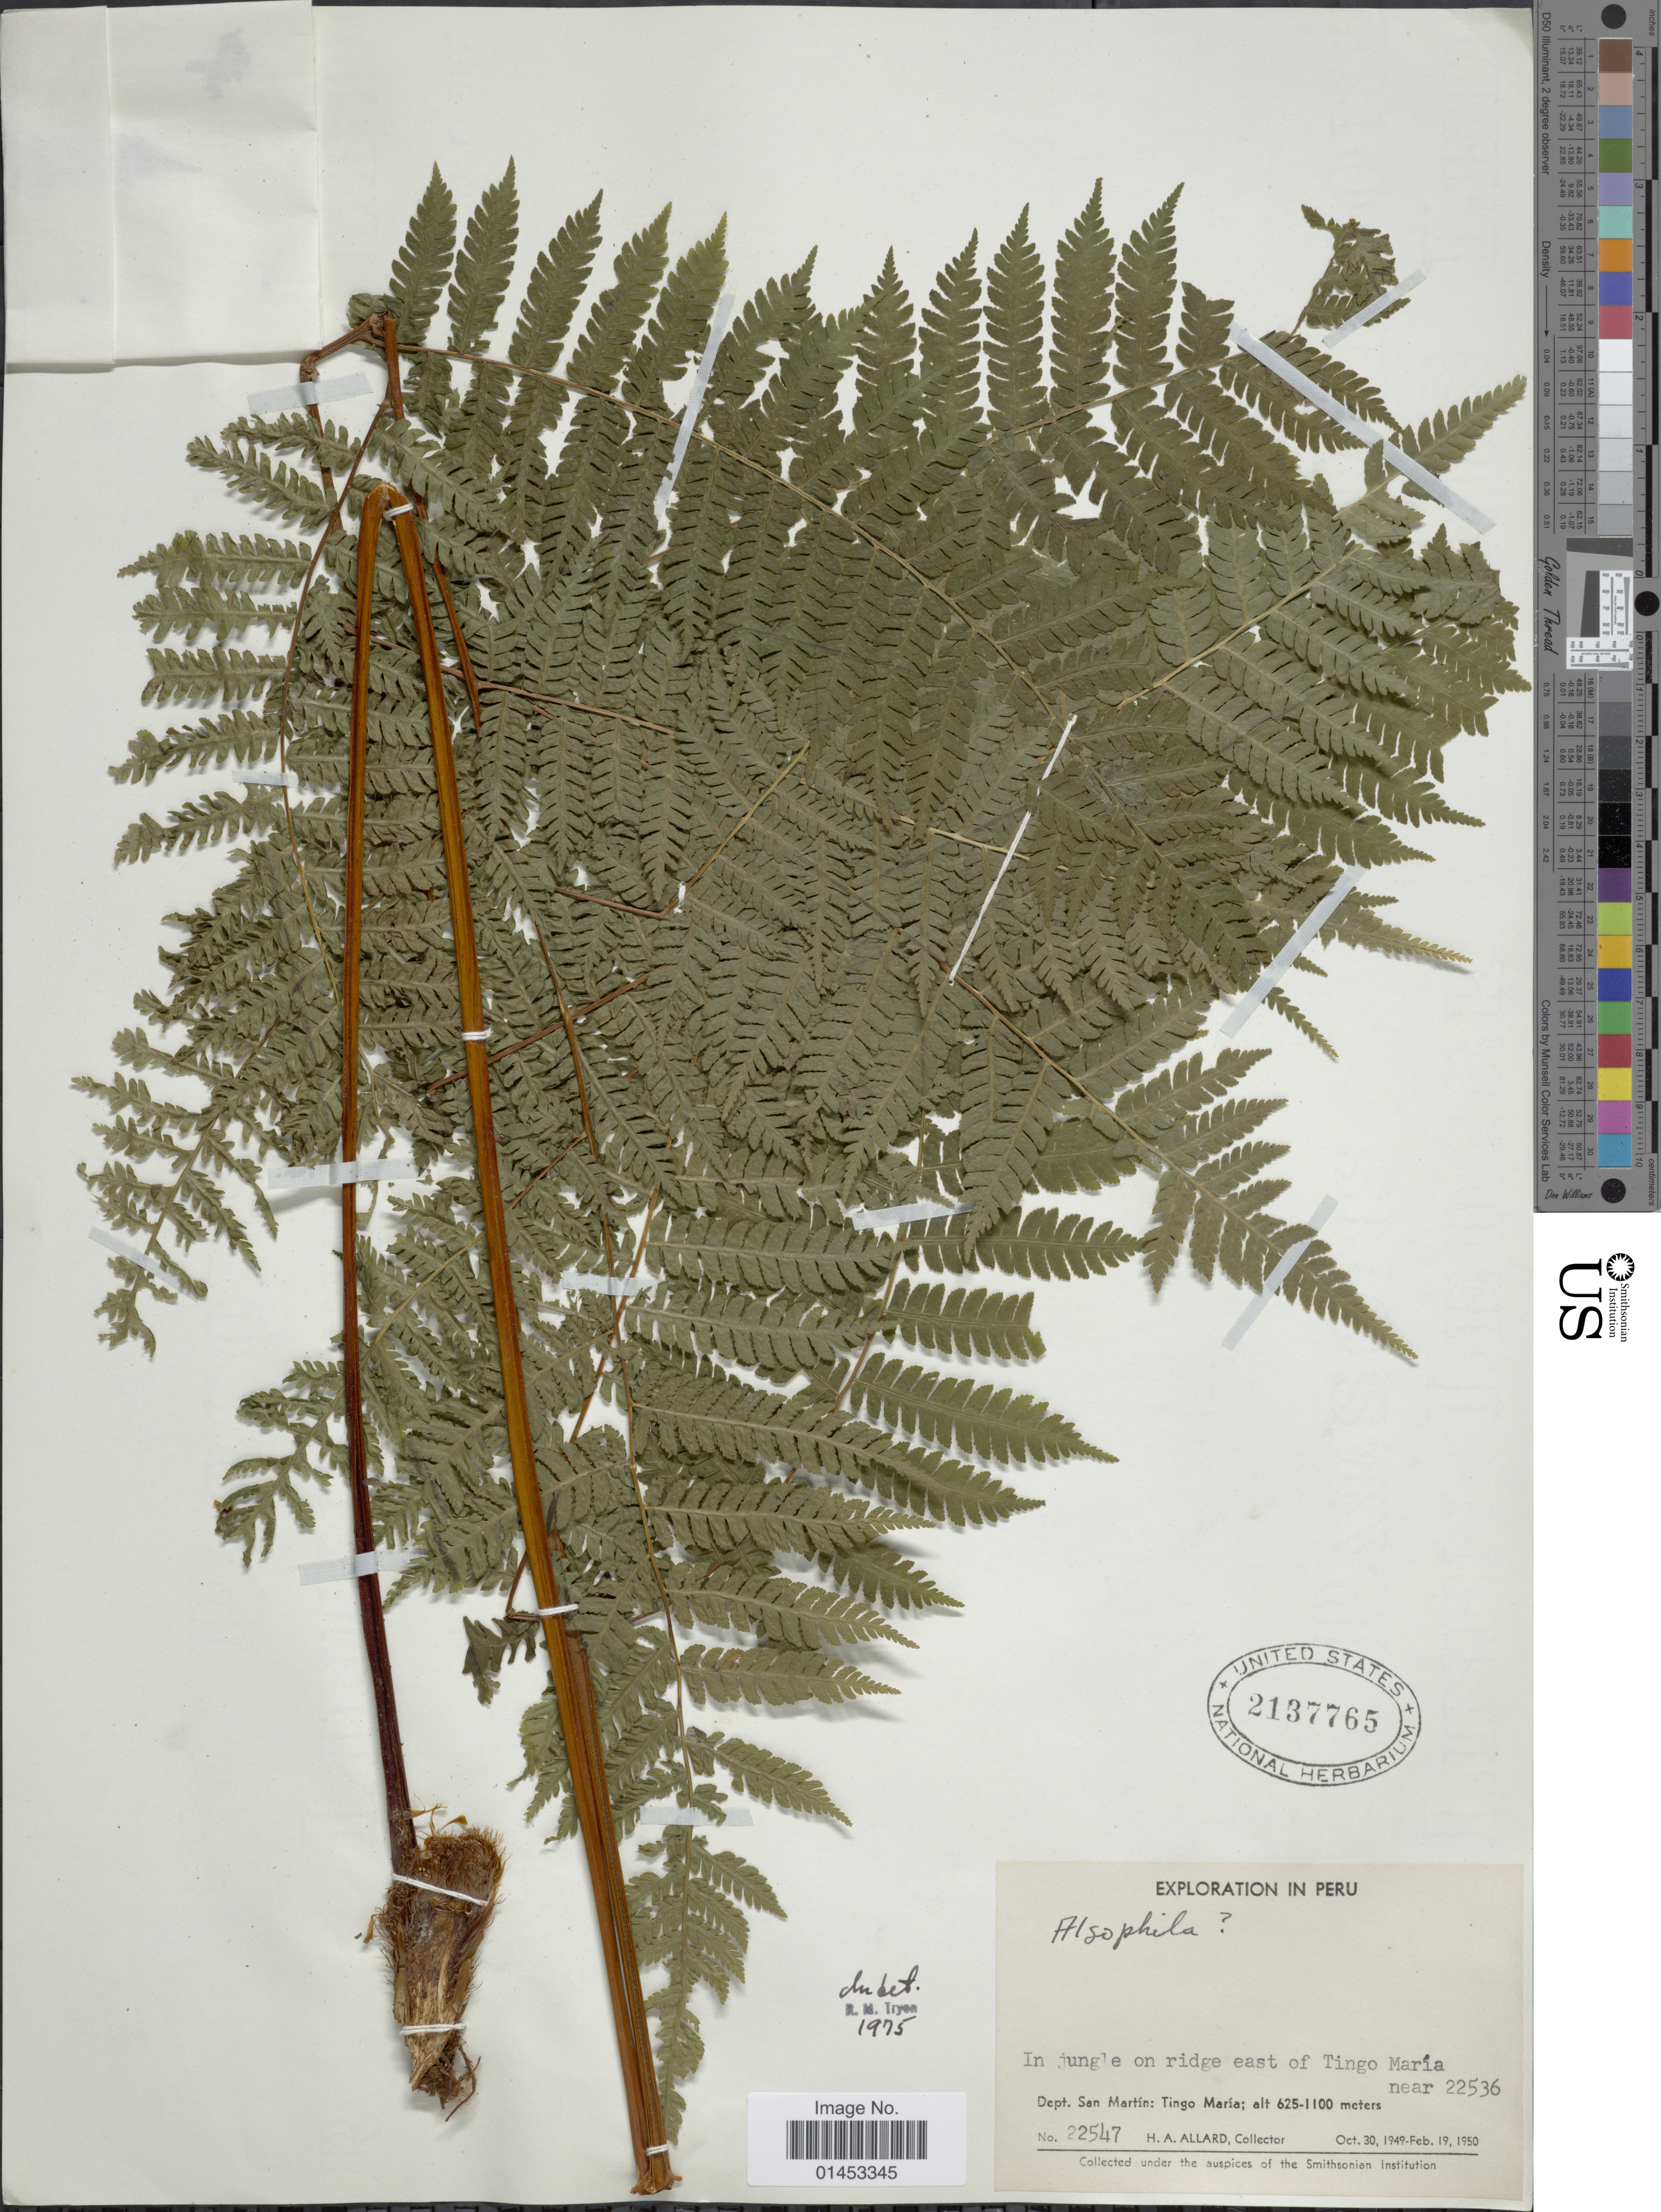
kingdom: Plantae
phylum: Tracheophyta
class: Polypodiopsida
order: Cyatheales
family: Cyatheaceae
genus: Cyathea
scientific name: Cyathea sp.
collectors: H. A. Allard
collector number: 22547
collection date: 1949-10-30/1950-02-19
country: Peru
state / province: San Martín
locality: In jungle on ridge east of Tingo María, Dept. San Martin: Tingo Maria, near 22536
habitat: in jungle on ridge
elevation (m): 625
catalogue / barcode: US 2137765